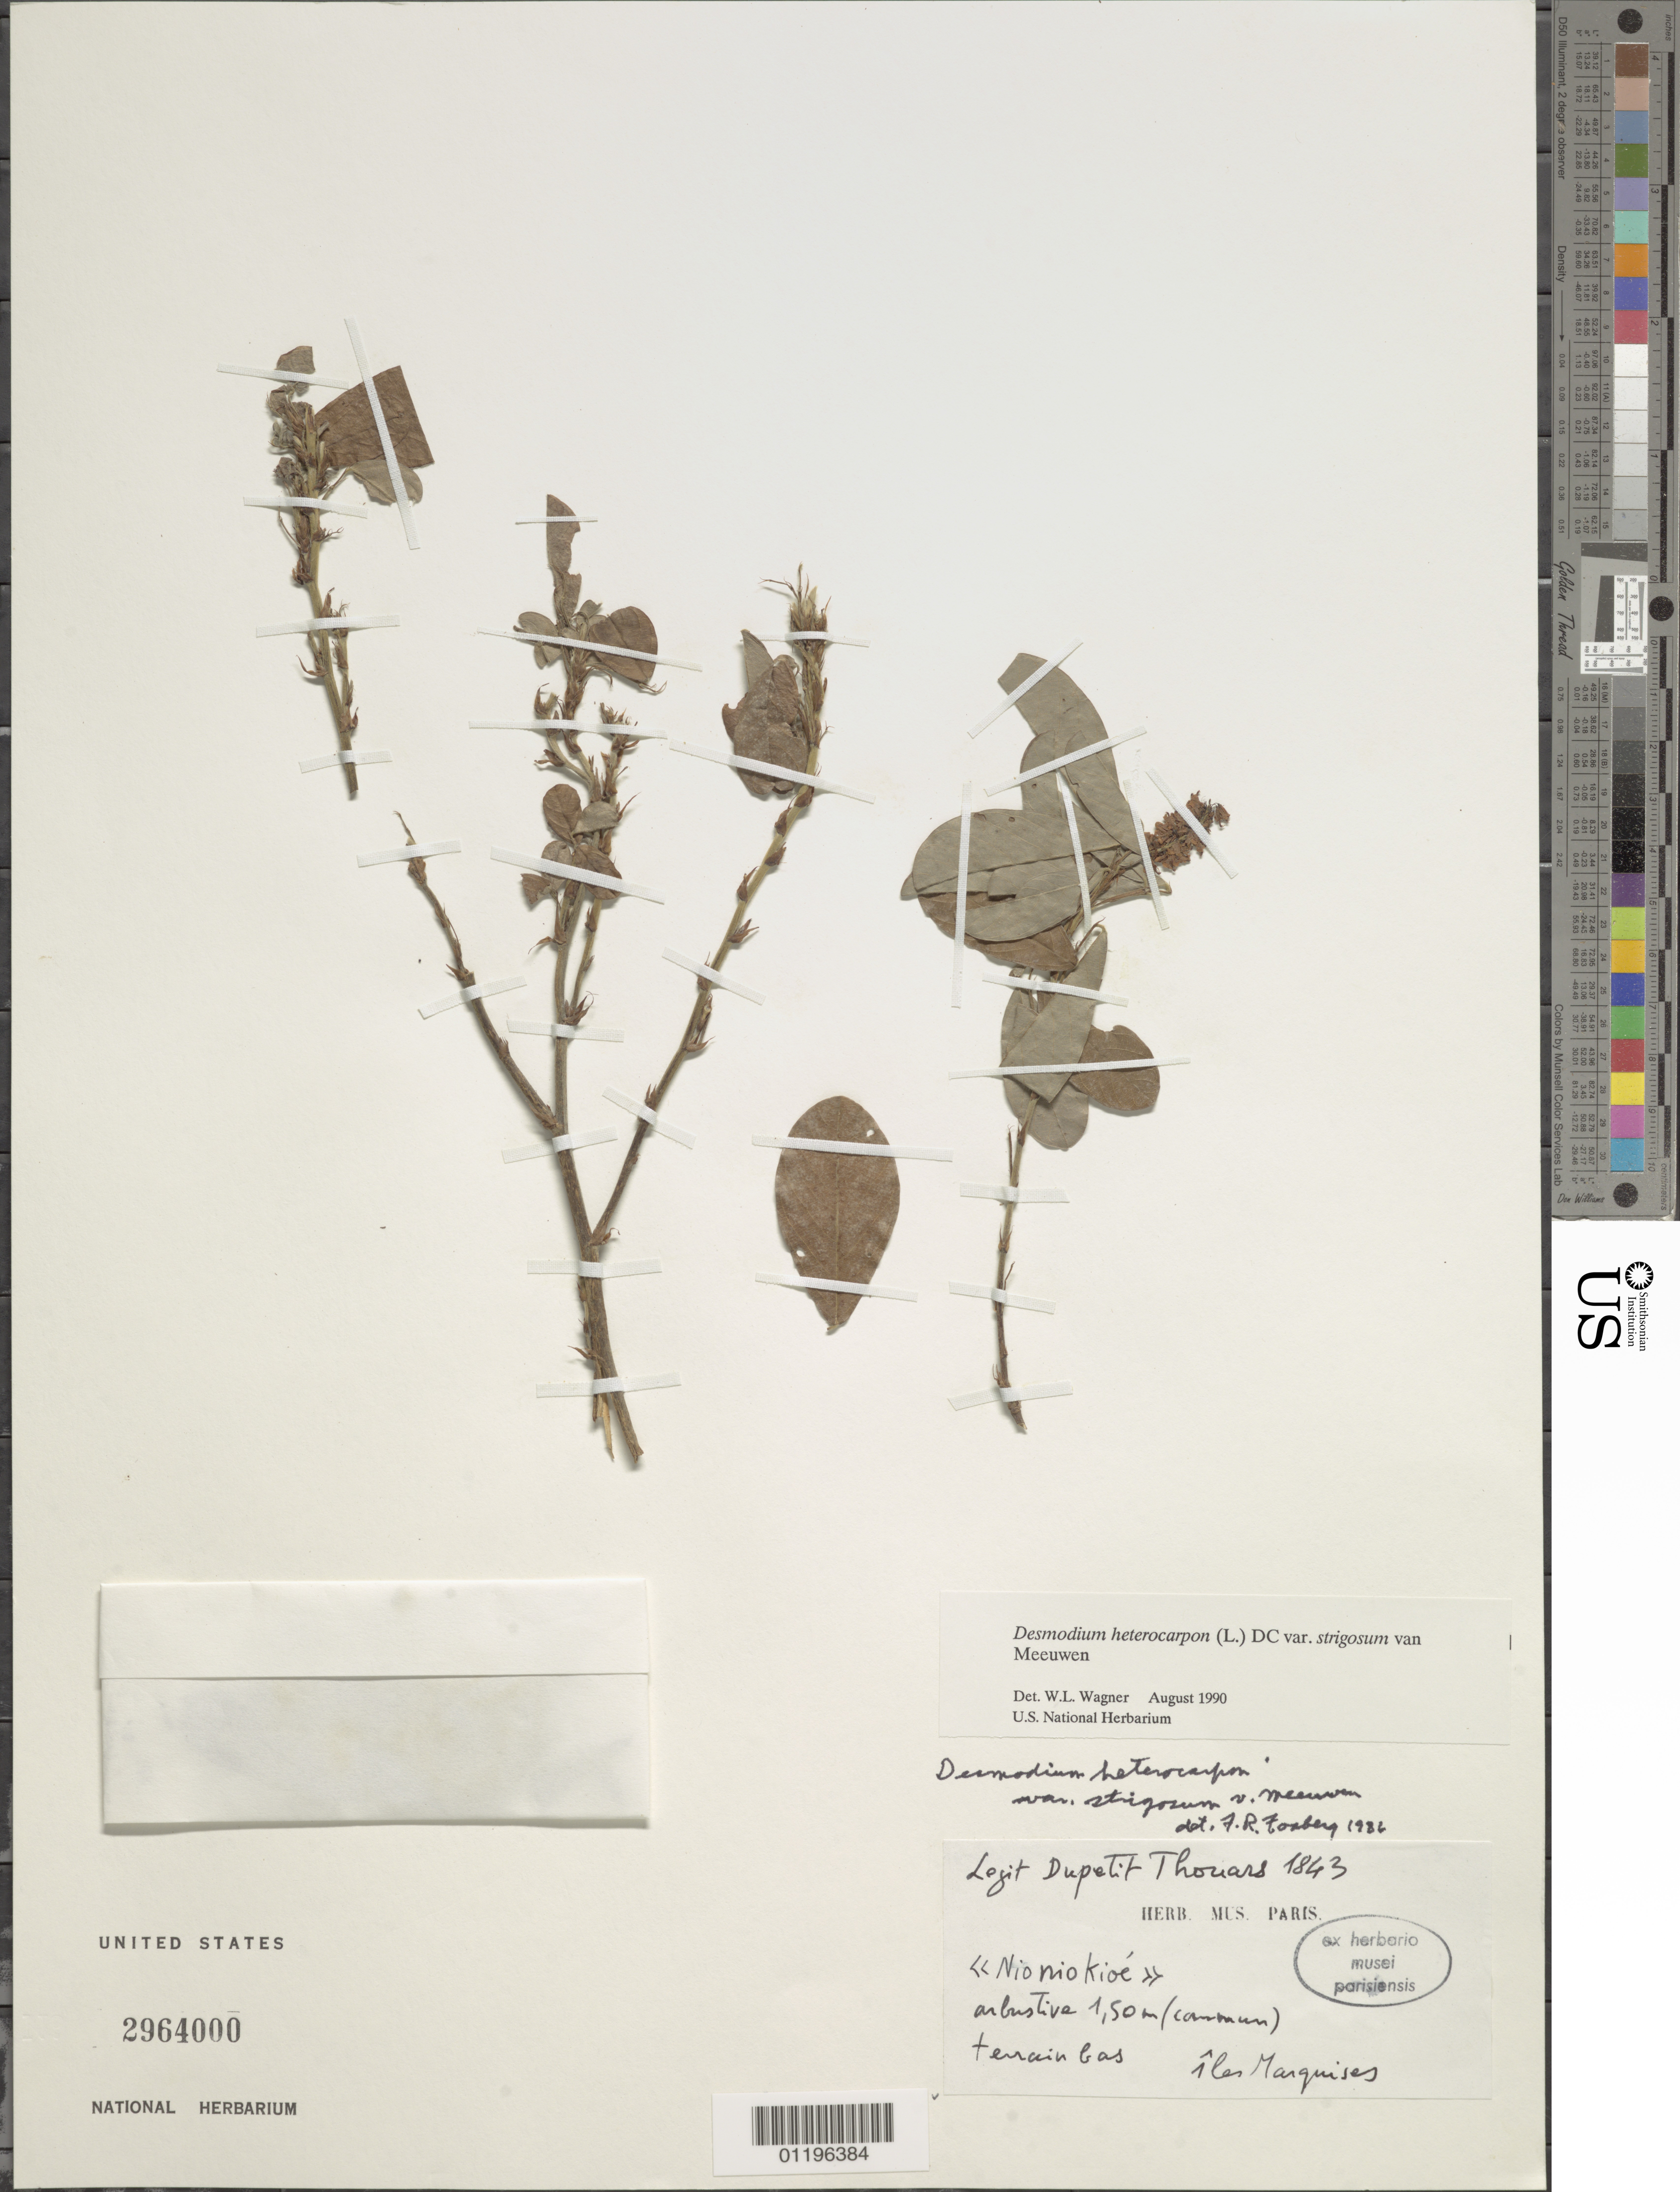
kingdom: Plantae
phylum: Tracheophyta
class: Magnoliopsida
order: Fabales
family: Fabaceae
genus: Grona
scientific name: Grona heterocarpos var. strigosa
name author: (Meeuwen) H. Ohashi & K. Ohashi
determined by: Wagner, W. L., (BOT), Smithsonian Institution - National Museum of Natural History (UNITED STATES)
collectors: L. M. Du Petit-Thouars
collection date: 1843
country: French Polynesia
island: Nuku Hiva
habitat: Terrain bas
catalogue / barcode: US 2964000